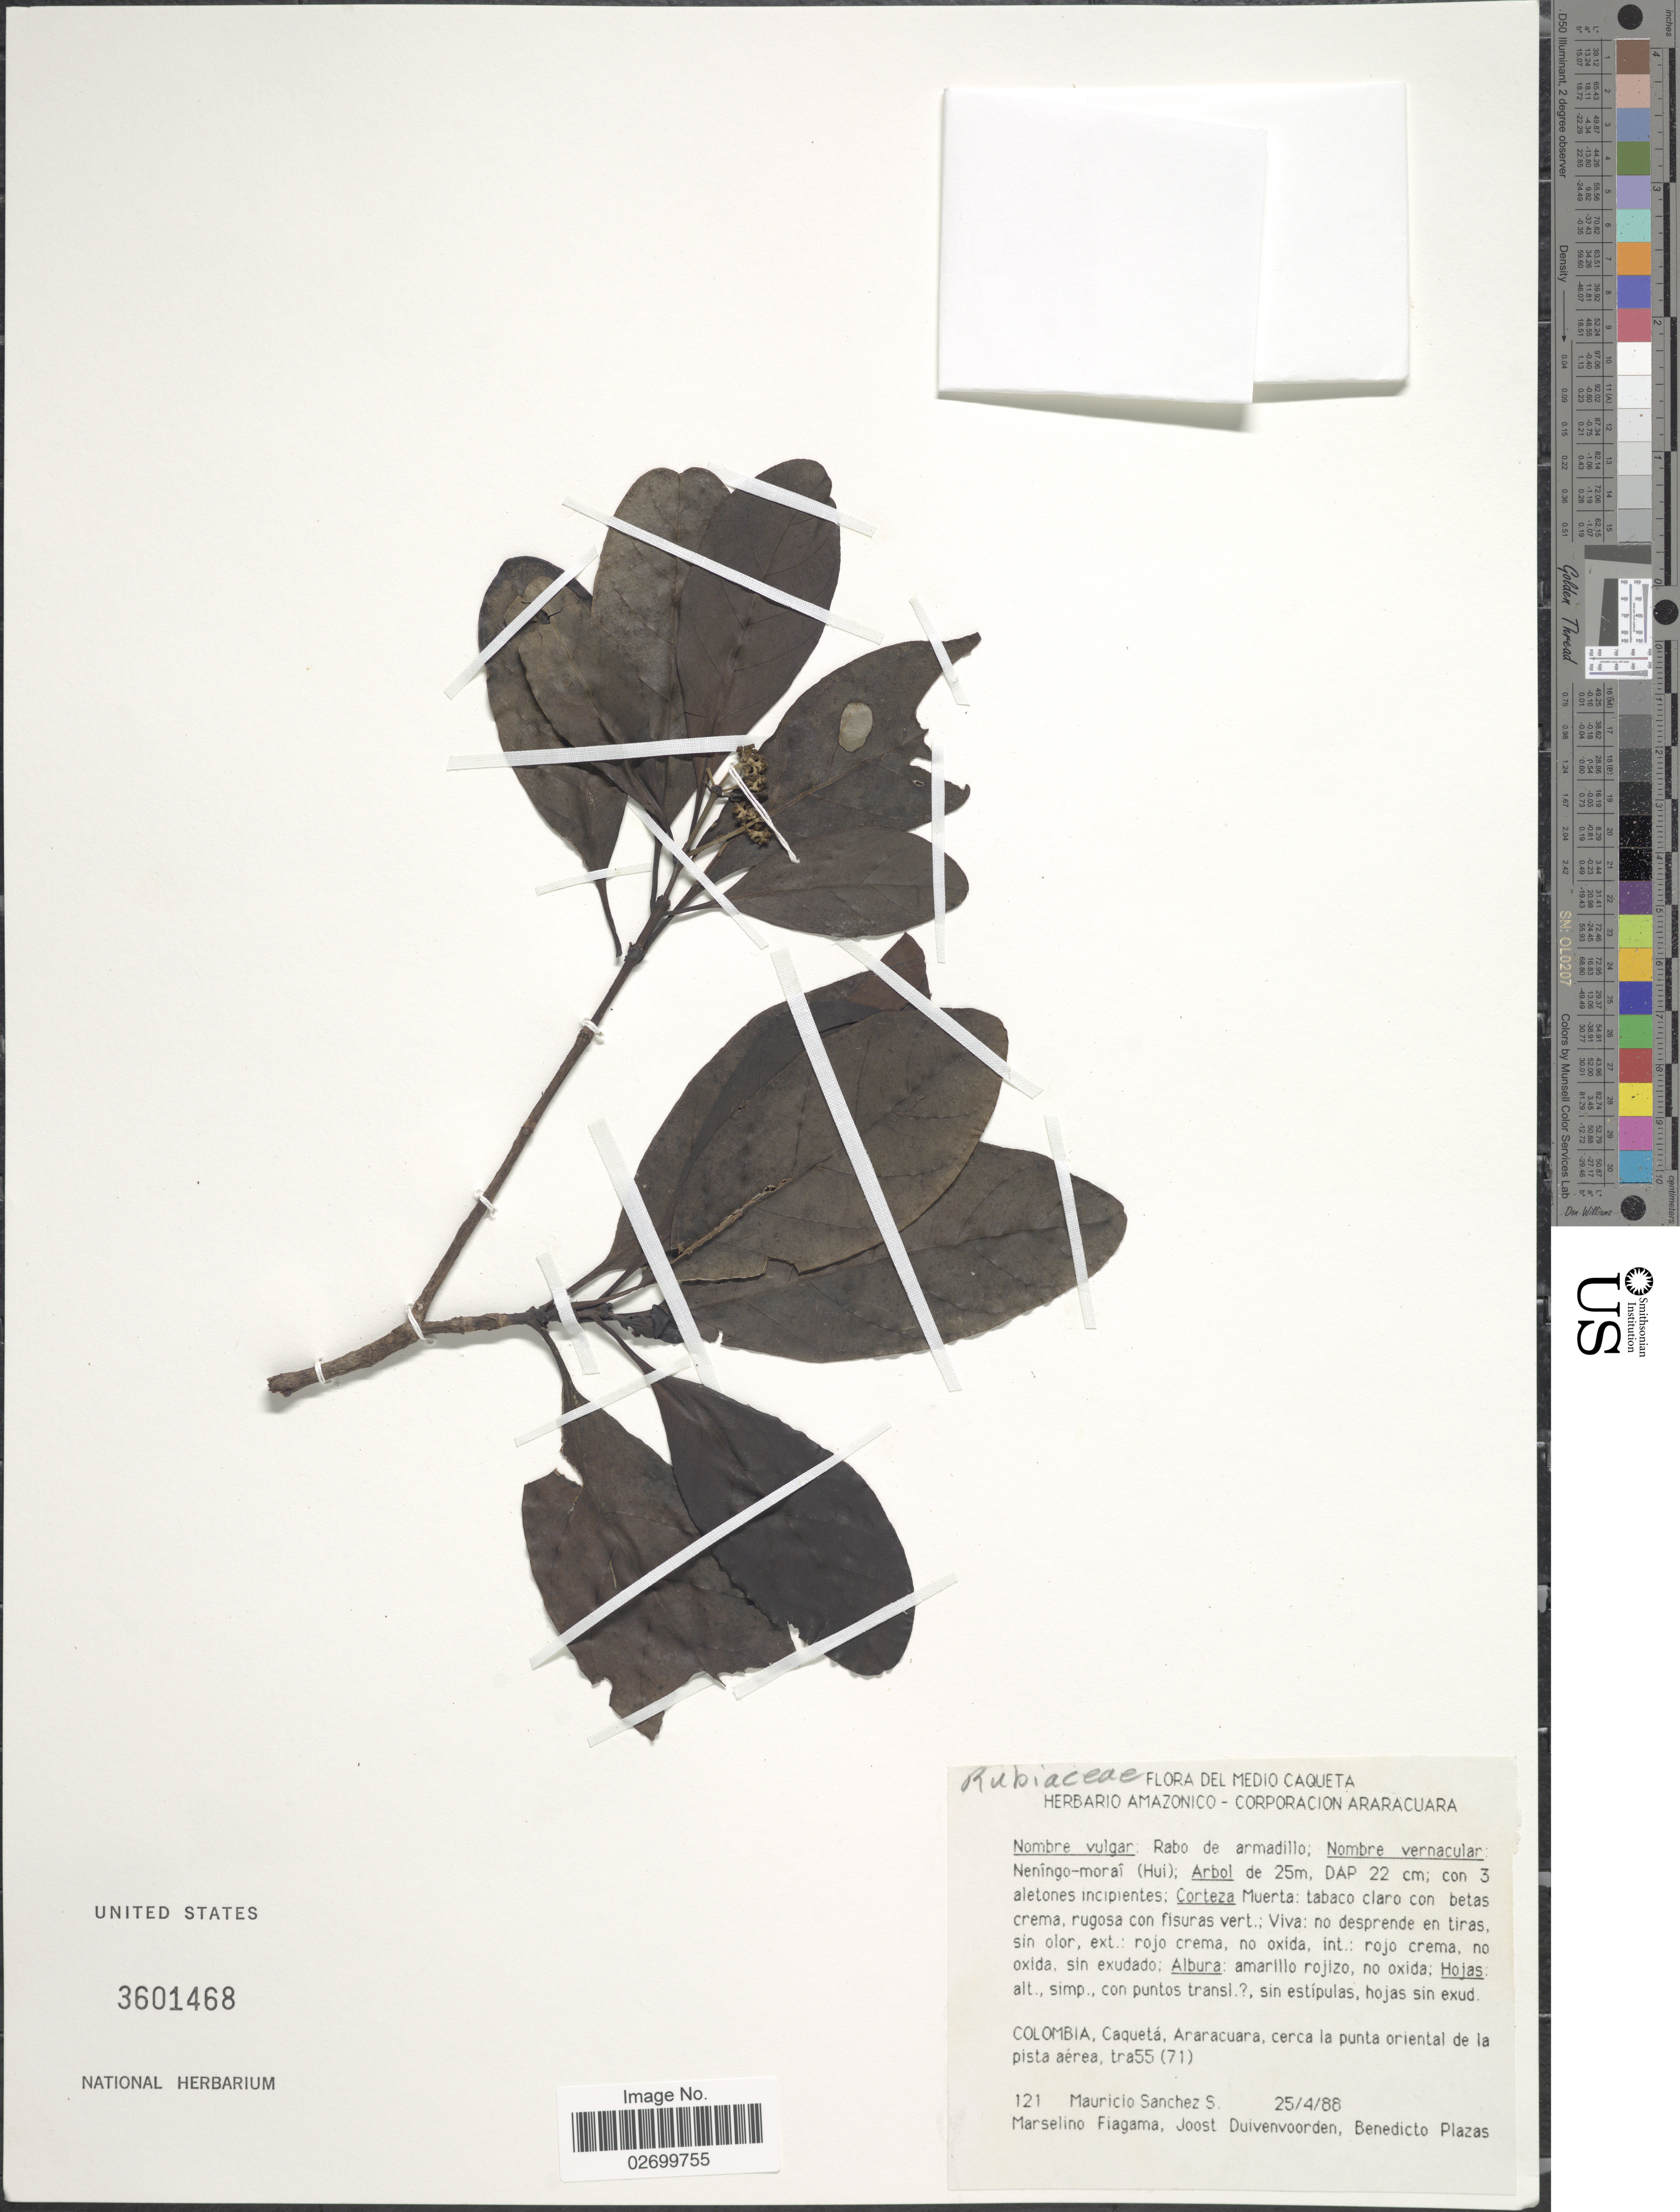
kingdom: Plantae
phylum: Tracheophyta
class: Magnoliopsida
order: Gentianales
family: Rubiaceae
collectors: M. Sanchez S., M. Fiagama, J. Duivenvoorden & B. Plazas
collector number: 121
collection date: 1988-04-25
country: Colombia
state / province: Caquetá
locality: Medio Caqueta. Araracuara, cerca la punta oriental de la pista aerea, tra55(71).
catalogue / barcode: US 3601468